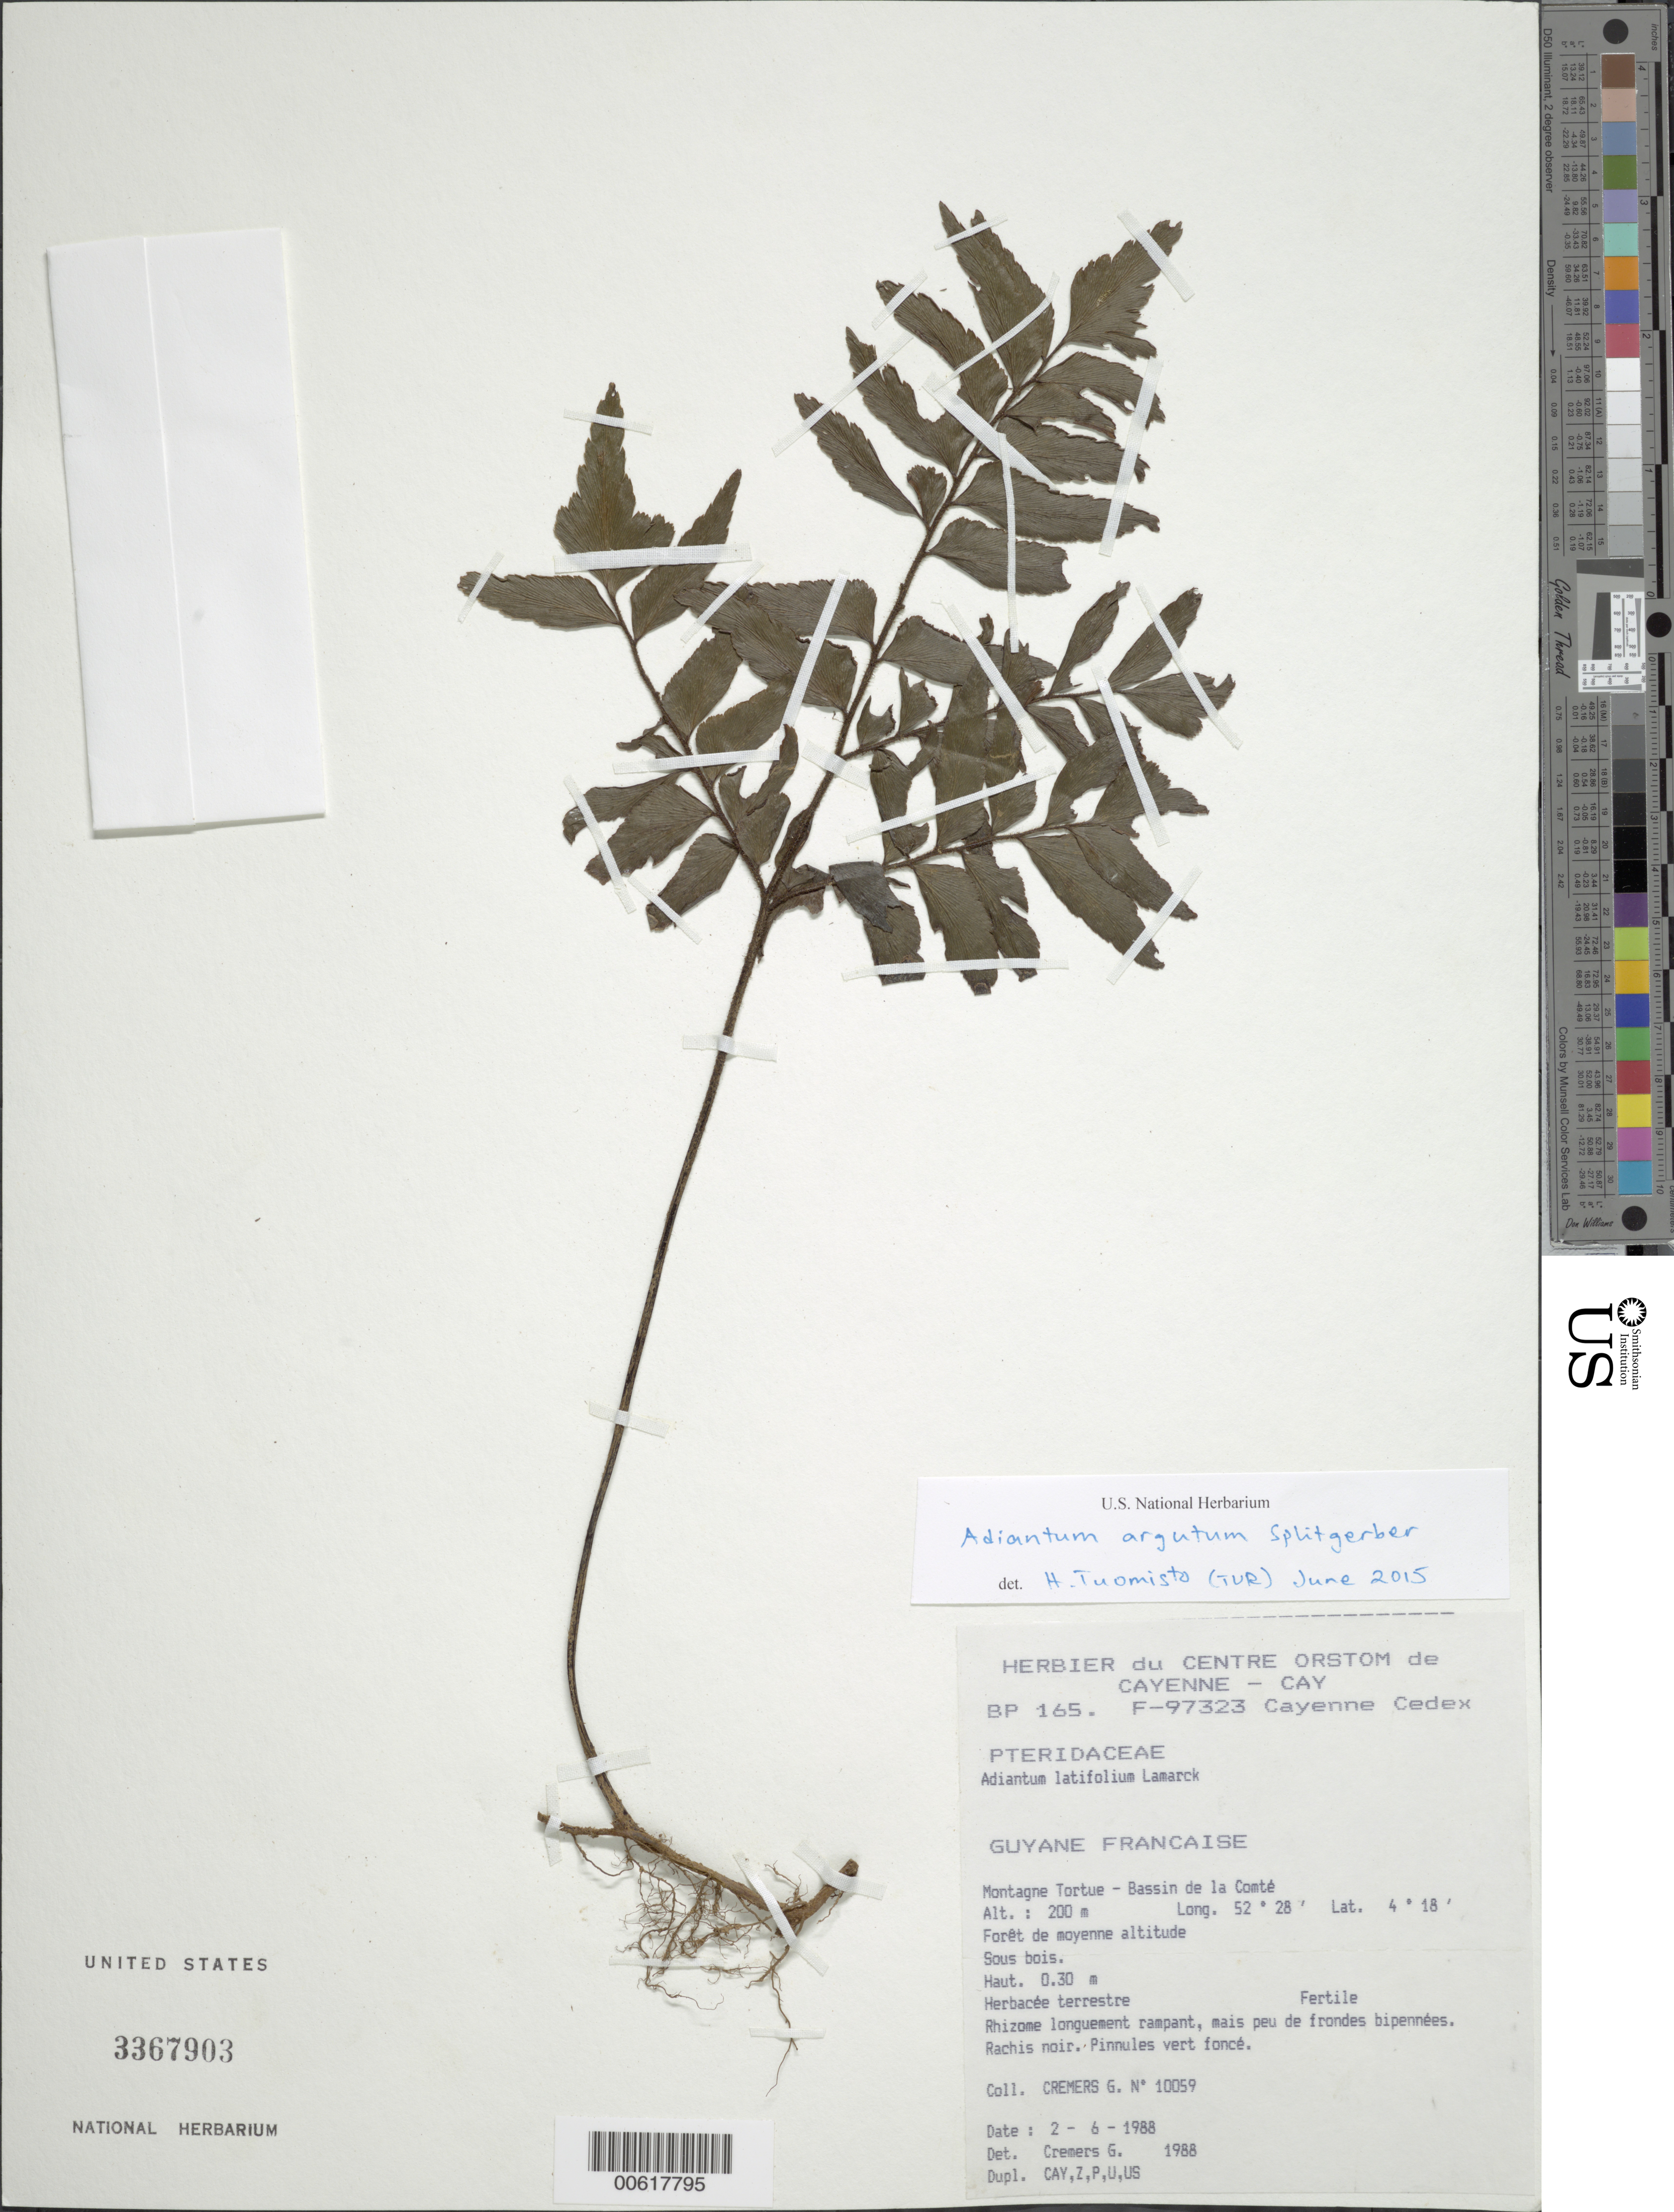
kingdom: Plantae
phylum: Tracheophyta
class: Polypodiopsida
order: Polypodiales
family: Pteridaceae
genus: Adiantum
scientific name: Adiantum argutum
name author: Splitg.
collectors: G. Cremers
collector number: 10059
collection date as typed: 2-Jun-88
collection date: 1988-06-02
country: French Guiana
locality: Montagne Tortue, Bassin de la Comte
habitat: Foret de moyenne altitude. Sous bois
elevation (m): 200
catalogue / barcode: US 3367903